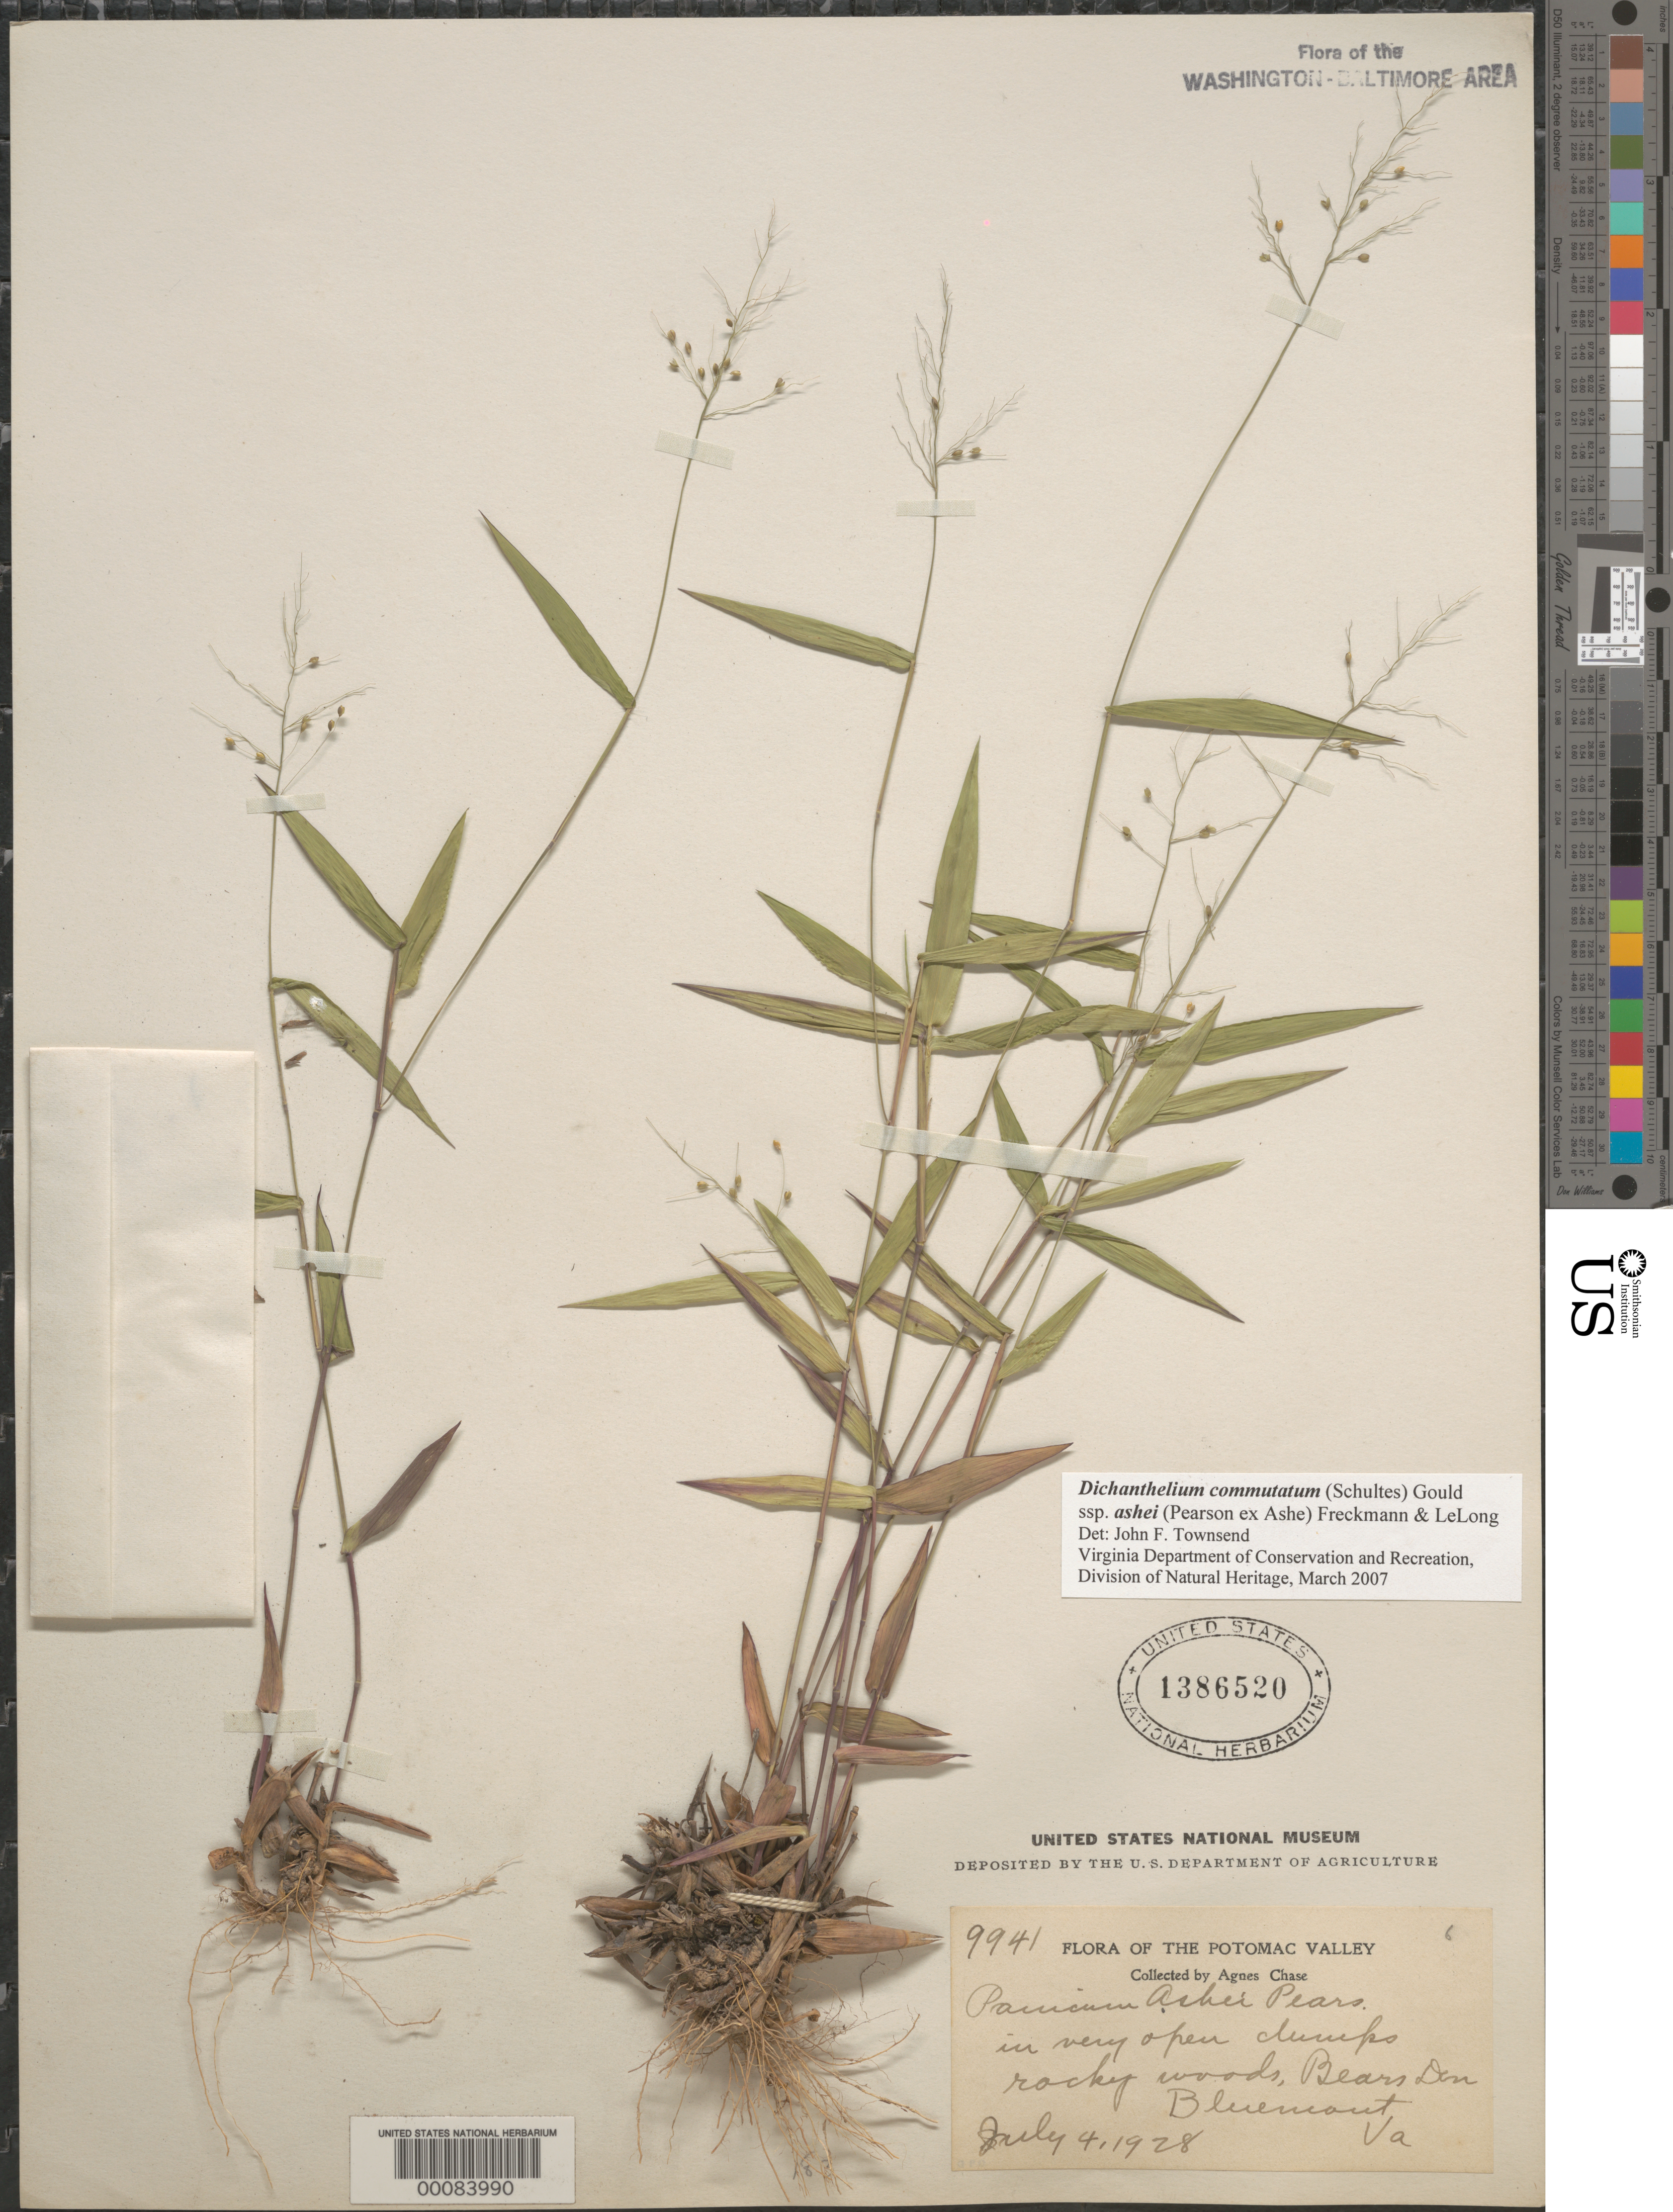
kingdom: Plantae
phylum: Tracheophyta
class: Liliopsida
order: Poales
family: Poaceae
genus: Dichanthelium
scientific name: Dichanthelium commutatum subsp. ashei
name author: (Ashe ex Schult.) Freckmann & Lelong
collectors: A. Chase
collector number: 9941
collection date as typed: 04 Jul 1928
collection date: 1928-07-04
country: United States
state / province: Virginia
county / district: Loudoun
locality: Bears Den, Bluemont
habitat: Open clumps, rocky woods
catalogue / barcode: US 1386520